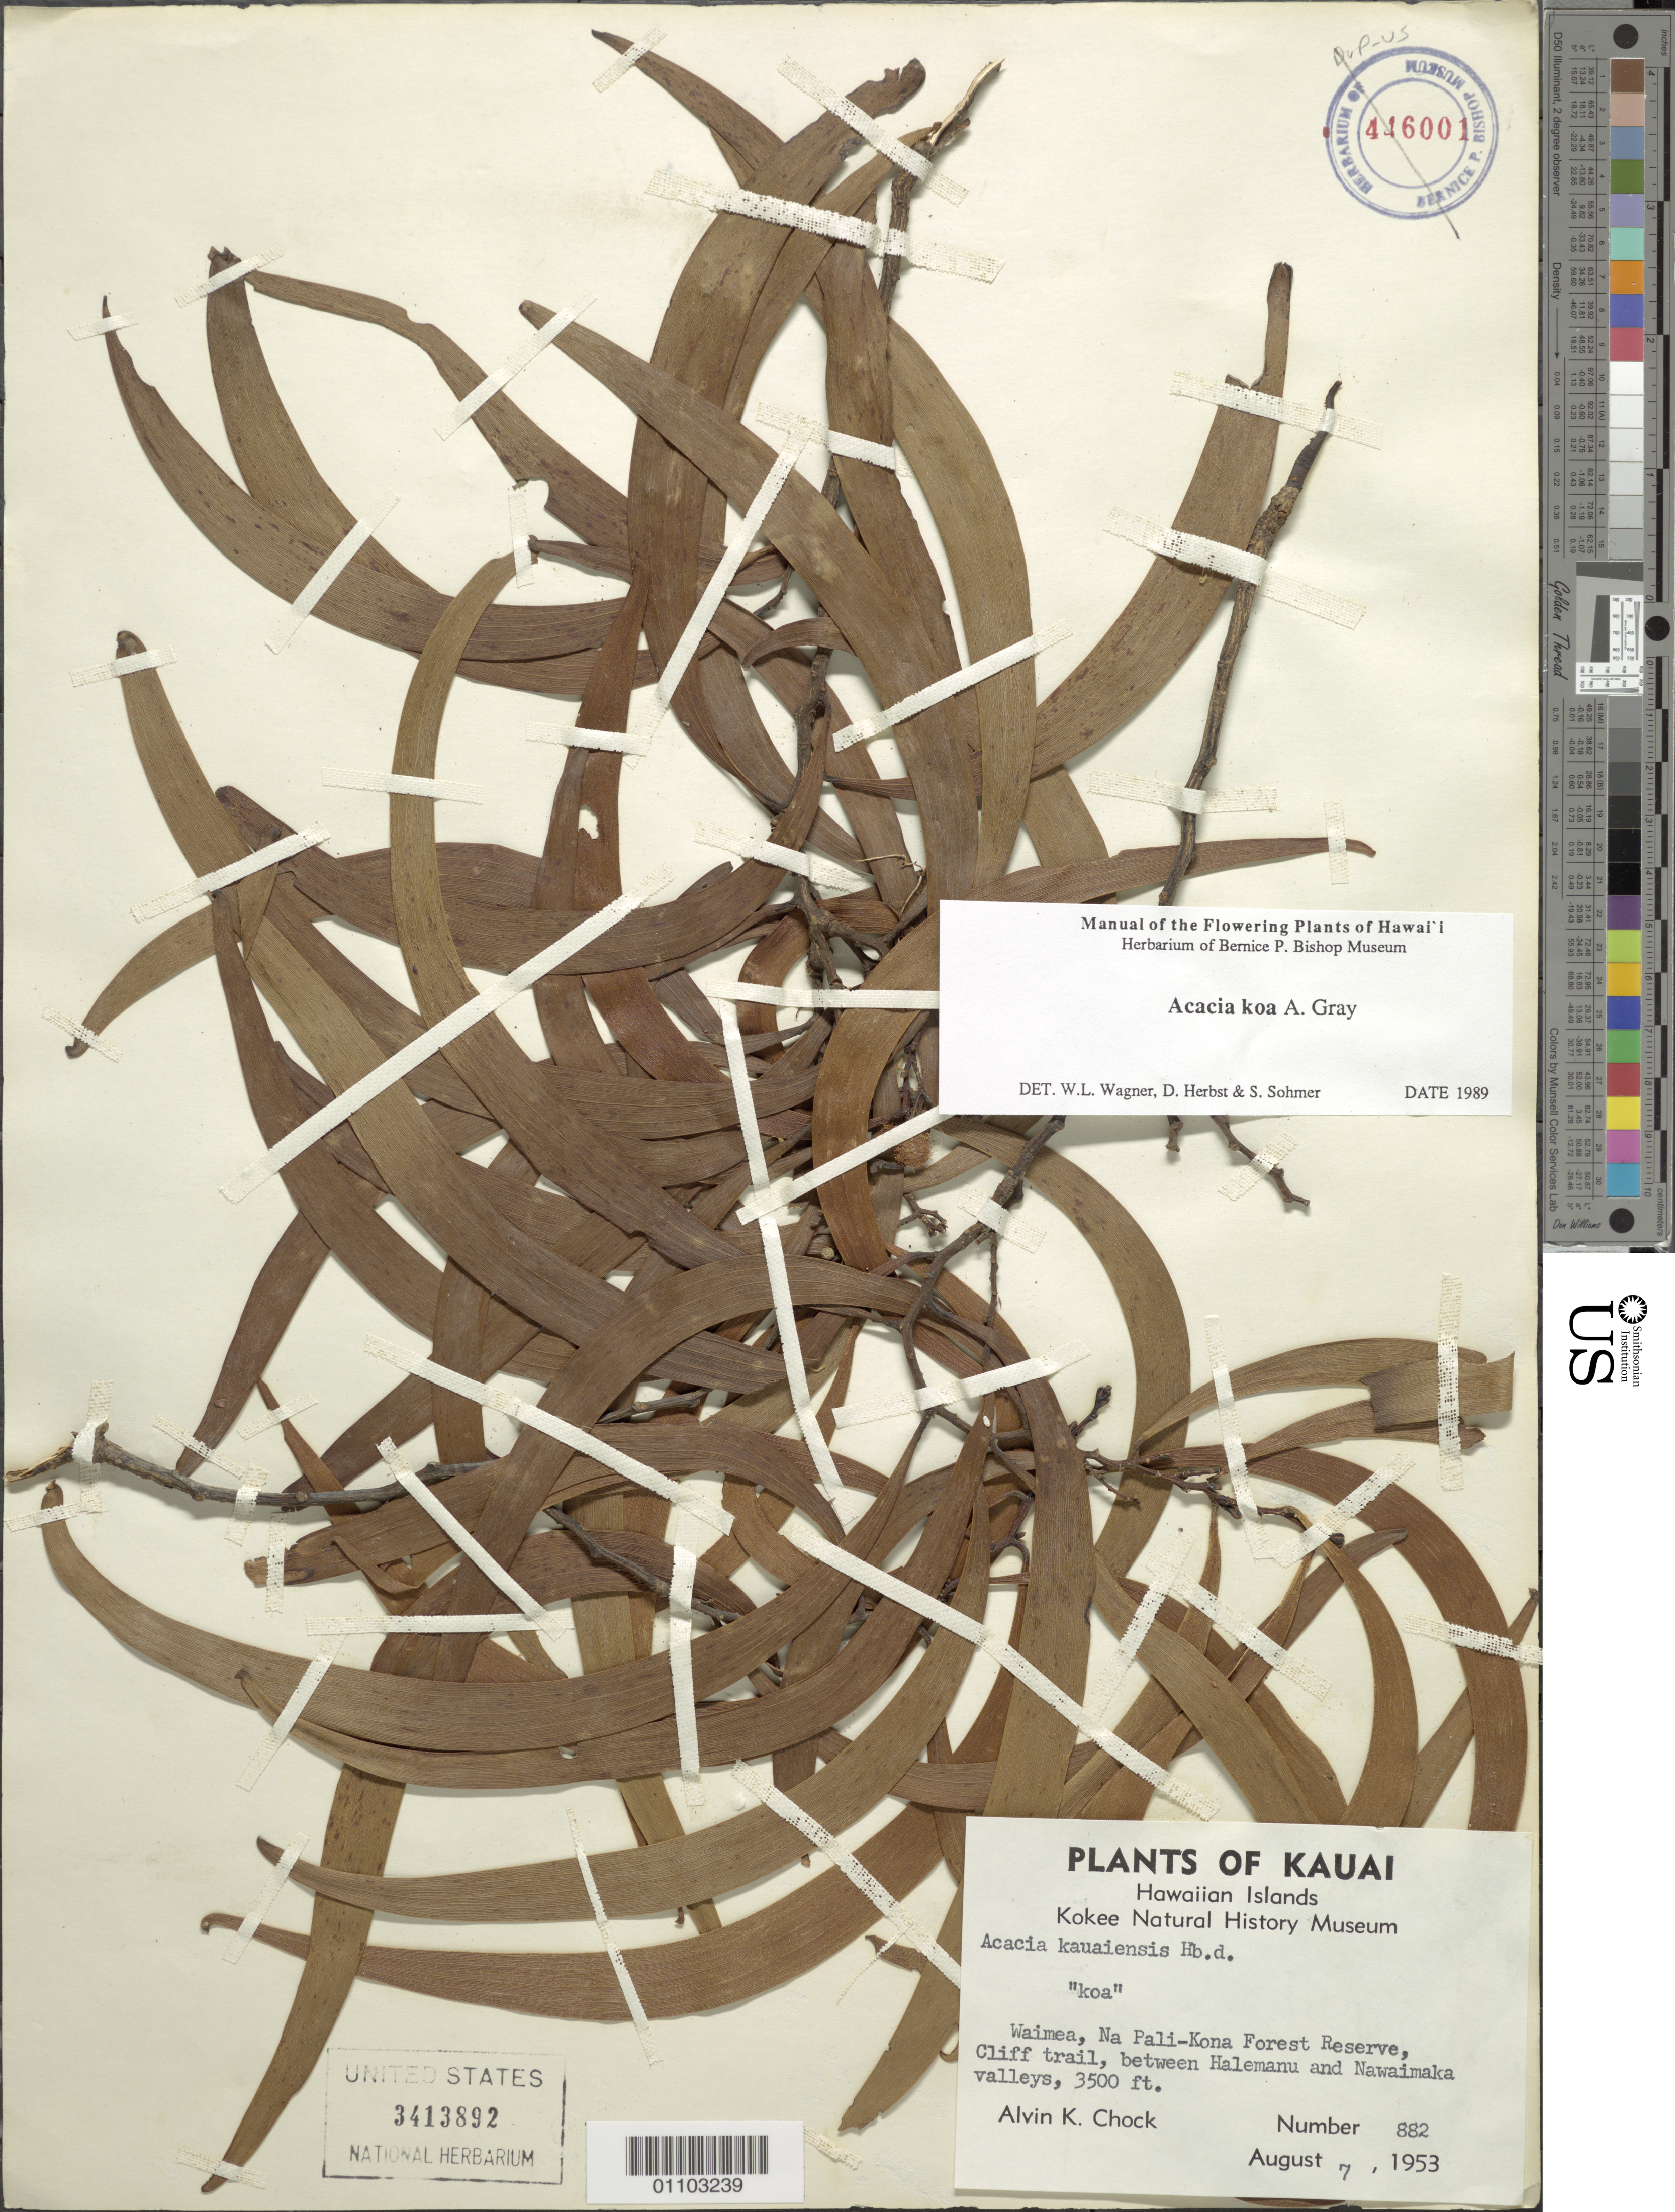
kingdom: Plantae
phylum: Tracheophyta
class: Magnoliopsida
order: Fabales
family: Fabaceae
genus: Acacia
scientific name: Acacia koa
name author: A. Gray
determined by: Herbst, D. R.; Sohmer, S. H.; Wagner, W. L.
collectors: A. Chock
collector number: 882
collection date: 1953-08-07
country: United States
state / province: Hawaii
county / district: Kauai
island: Kaua'i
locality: Waimea District, Na Pali-Kona Forest Reserve, Cliff trail, between Halemanu and Nawaimaka valleys.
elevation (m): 1067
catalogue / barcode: US 3413891